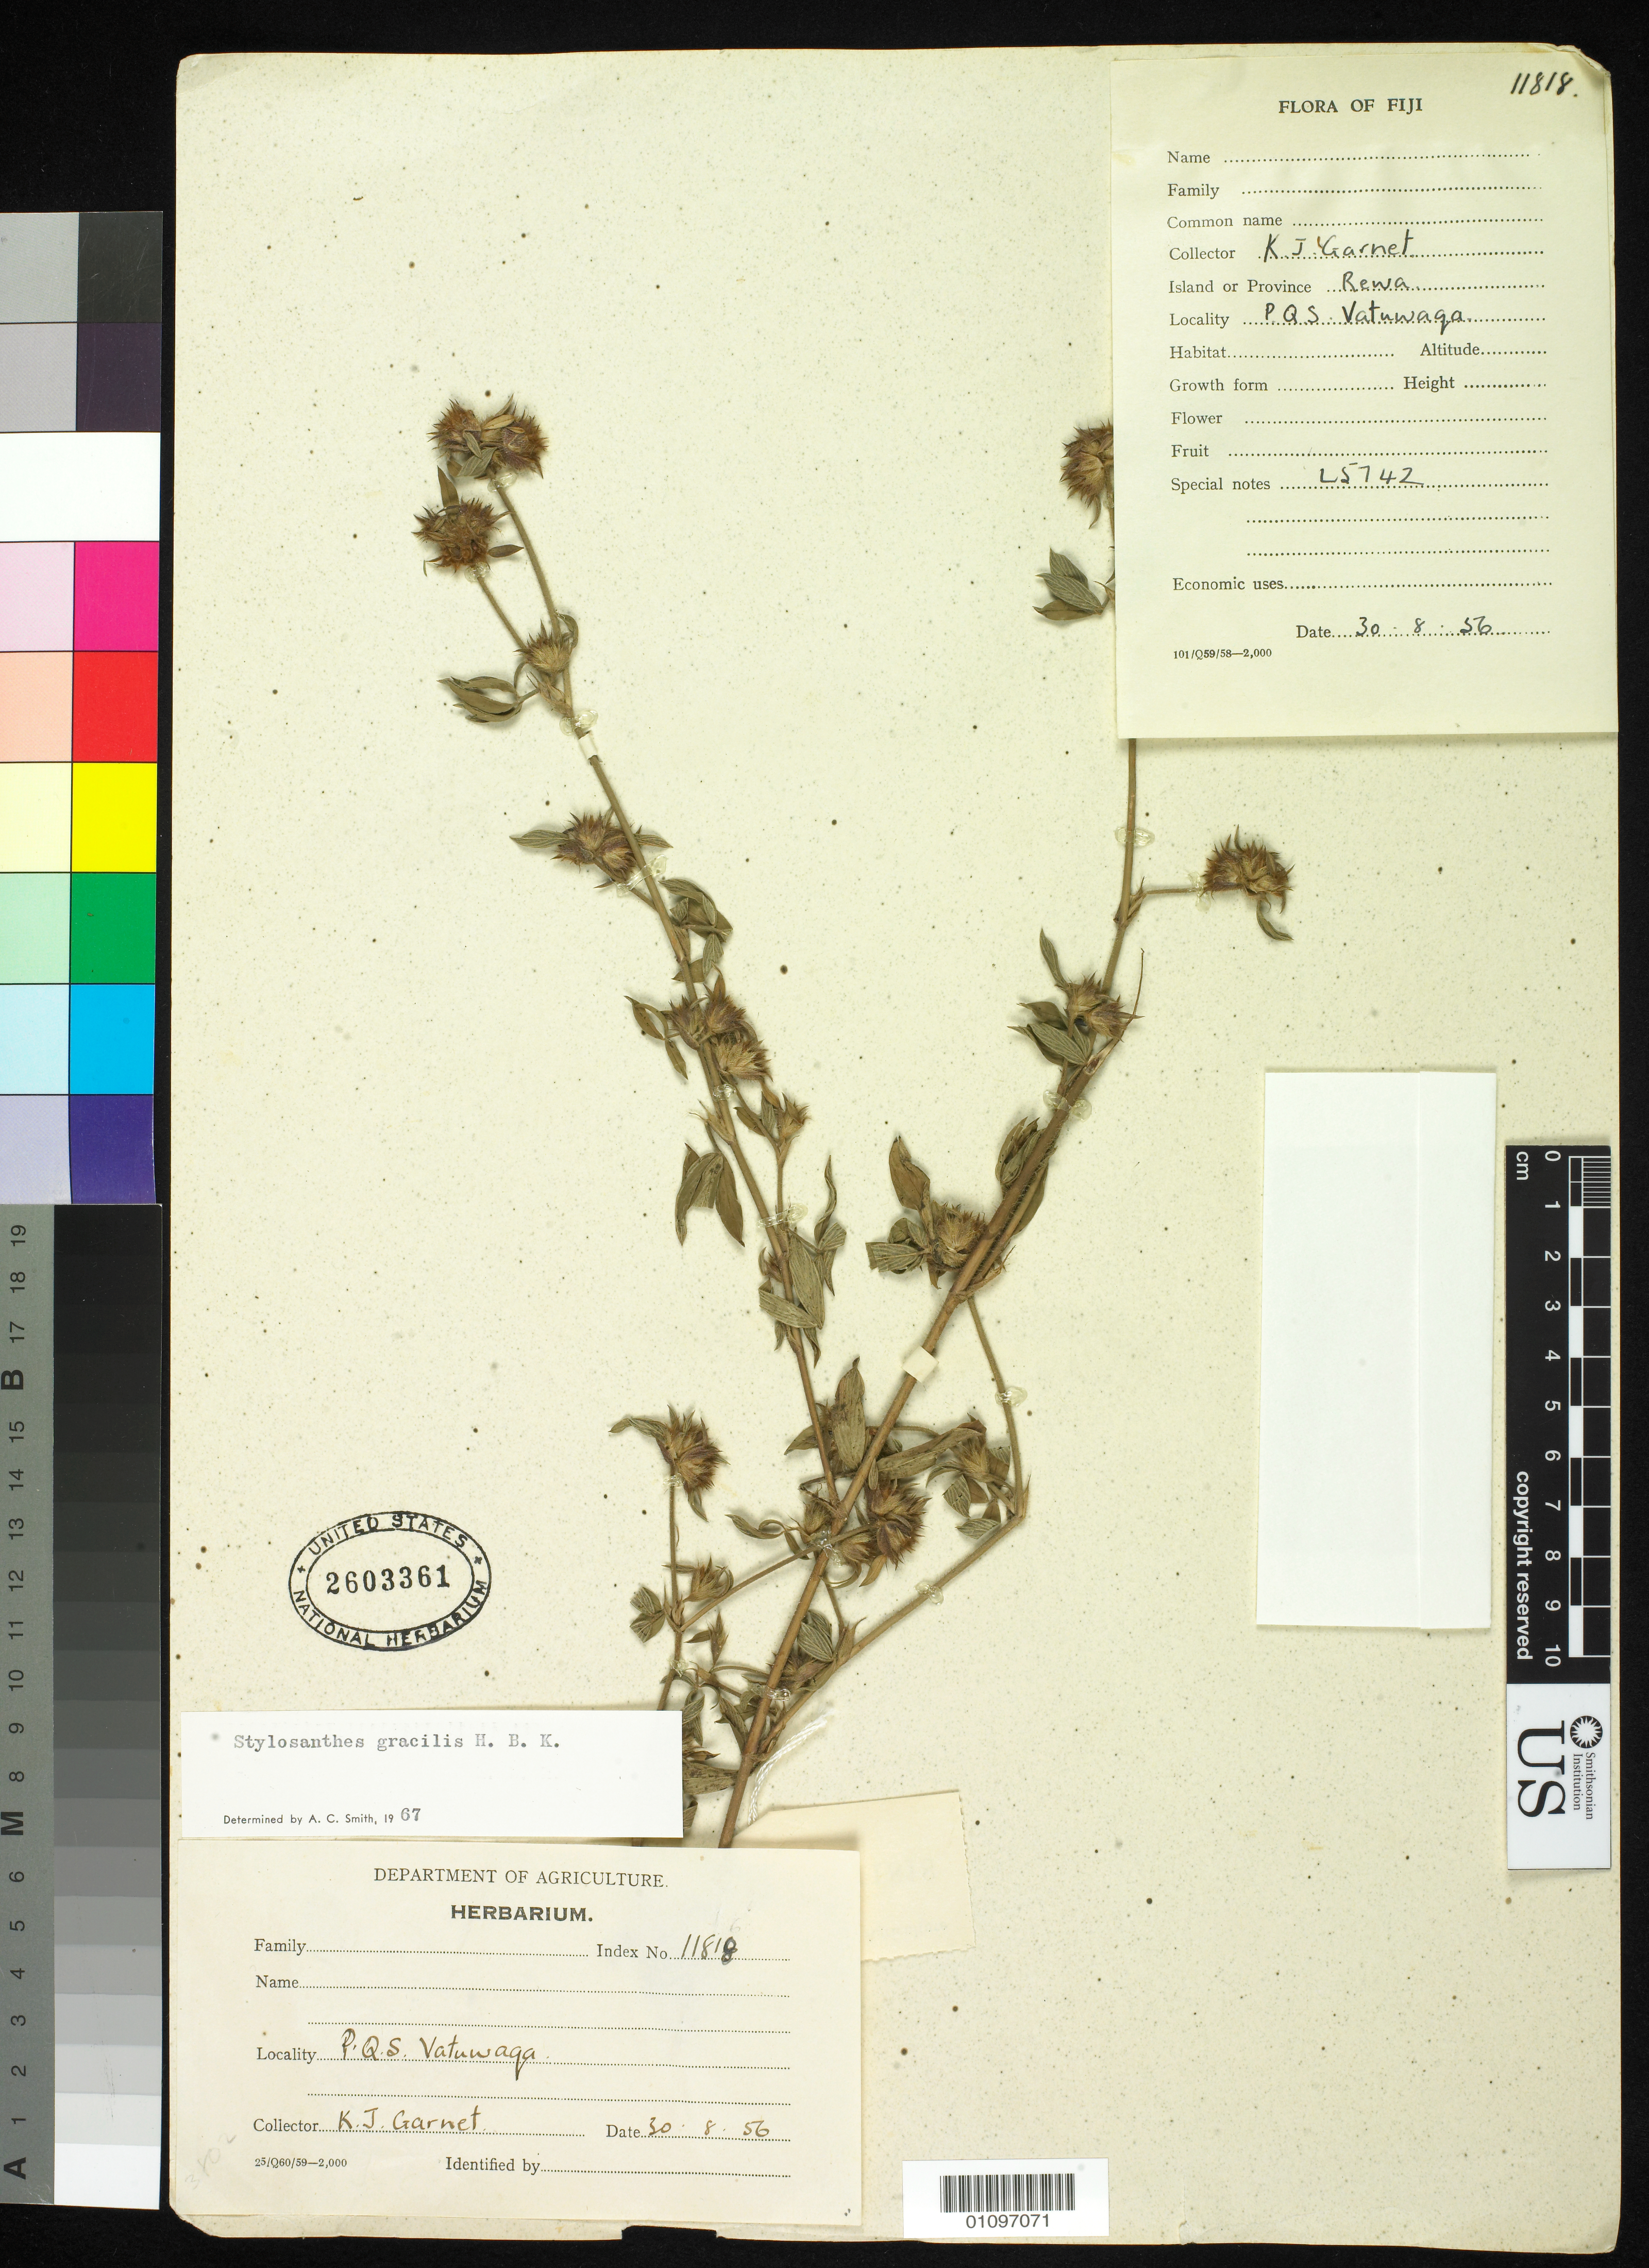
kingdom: Plantae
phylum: Tracheophyta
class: Magnoliopsida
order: Fabales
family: Fabaceae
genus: Stylosanthes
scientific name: Stylosanthes gracilis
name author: Kunth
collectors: K. Garnet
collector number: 11818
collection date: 1956-08-30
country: Fiji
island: Viti Levu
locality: Rewa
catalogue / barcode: US 2603361